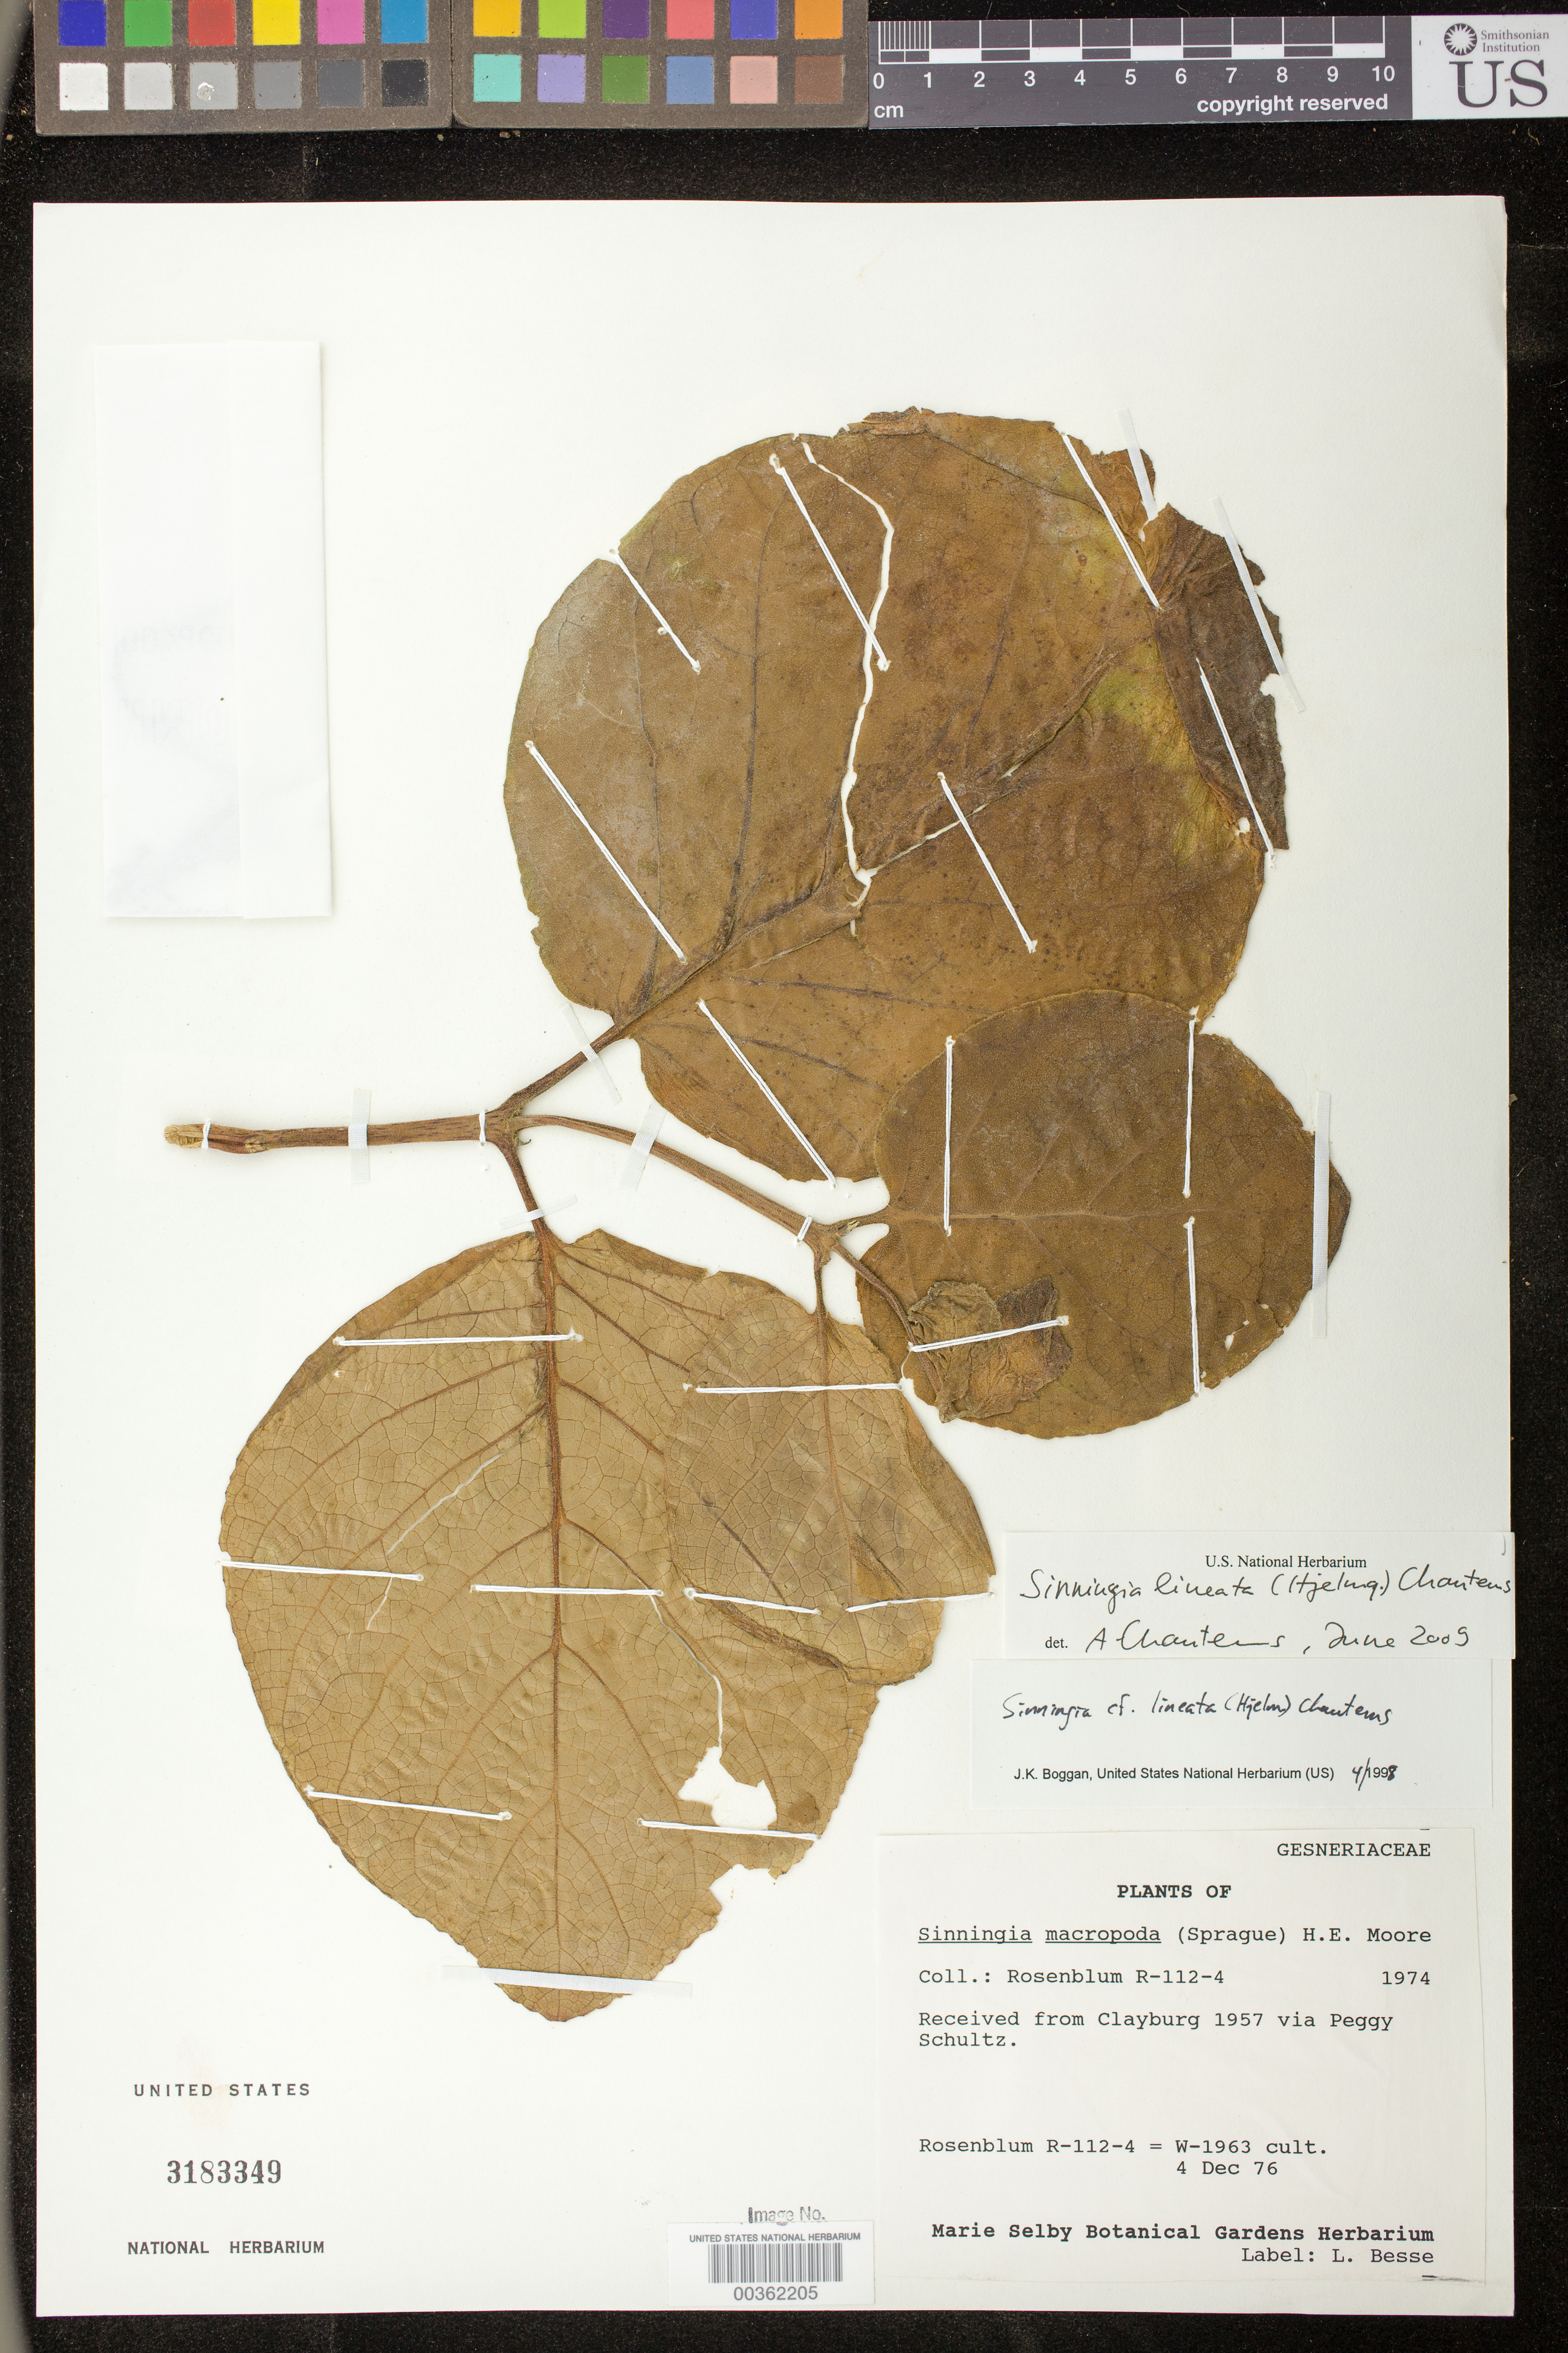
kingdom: Plantae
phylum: Tracheophyta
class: Magnoliopsida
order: Lamiales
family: Gesneriaceae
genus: Sinningia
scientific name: Sinningia lineata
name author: (Hjelmq.) Chautems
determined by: Chautems, A. P.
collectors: I. Rosenblum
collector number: R- 112 -4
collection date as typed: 04 Dec 1976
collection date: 1976-12-04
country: United States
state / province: Florida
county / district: Sarasota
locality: Cultivated at Marie Selby Botanical Gardens, Sarasota, Florida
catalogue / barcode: US 3183349